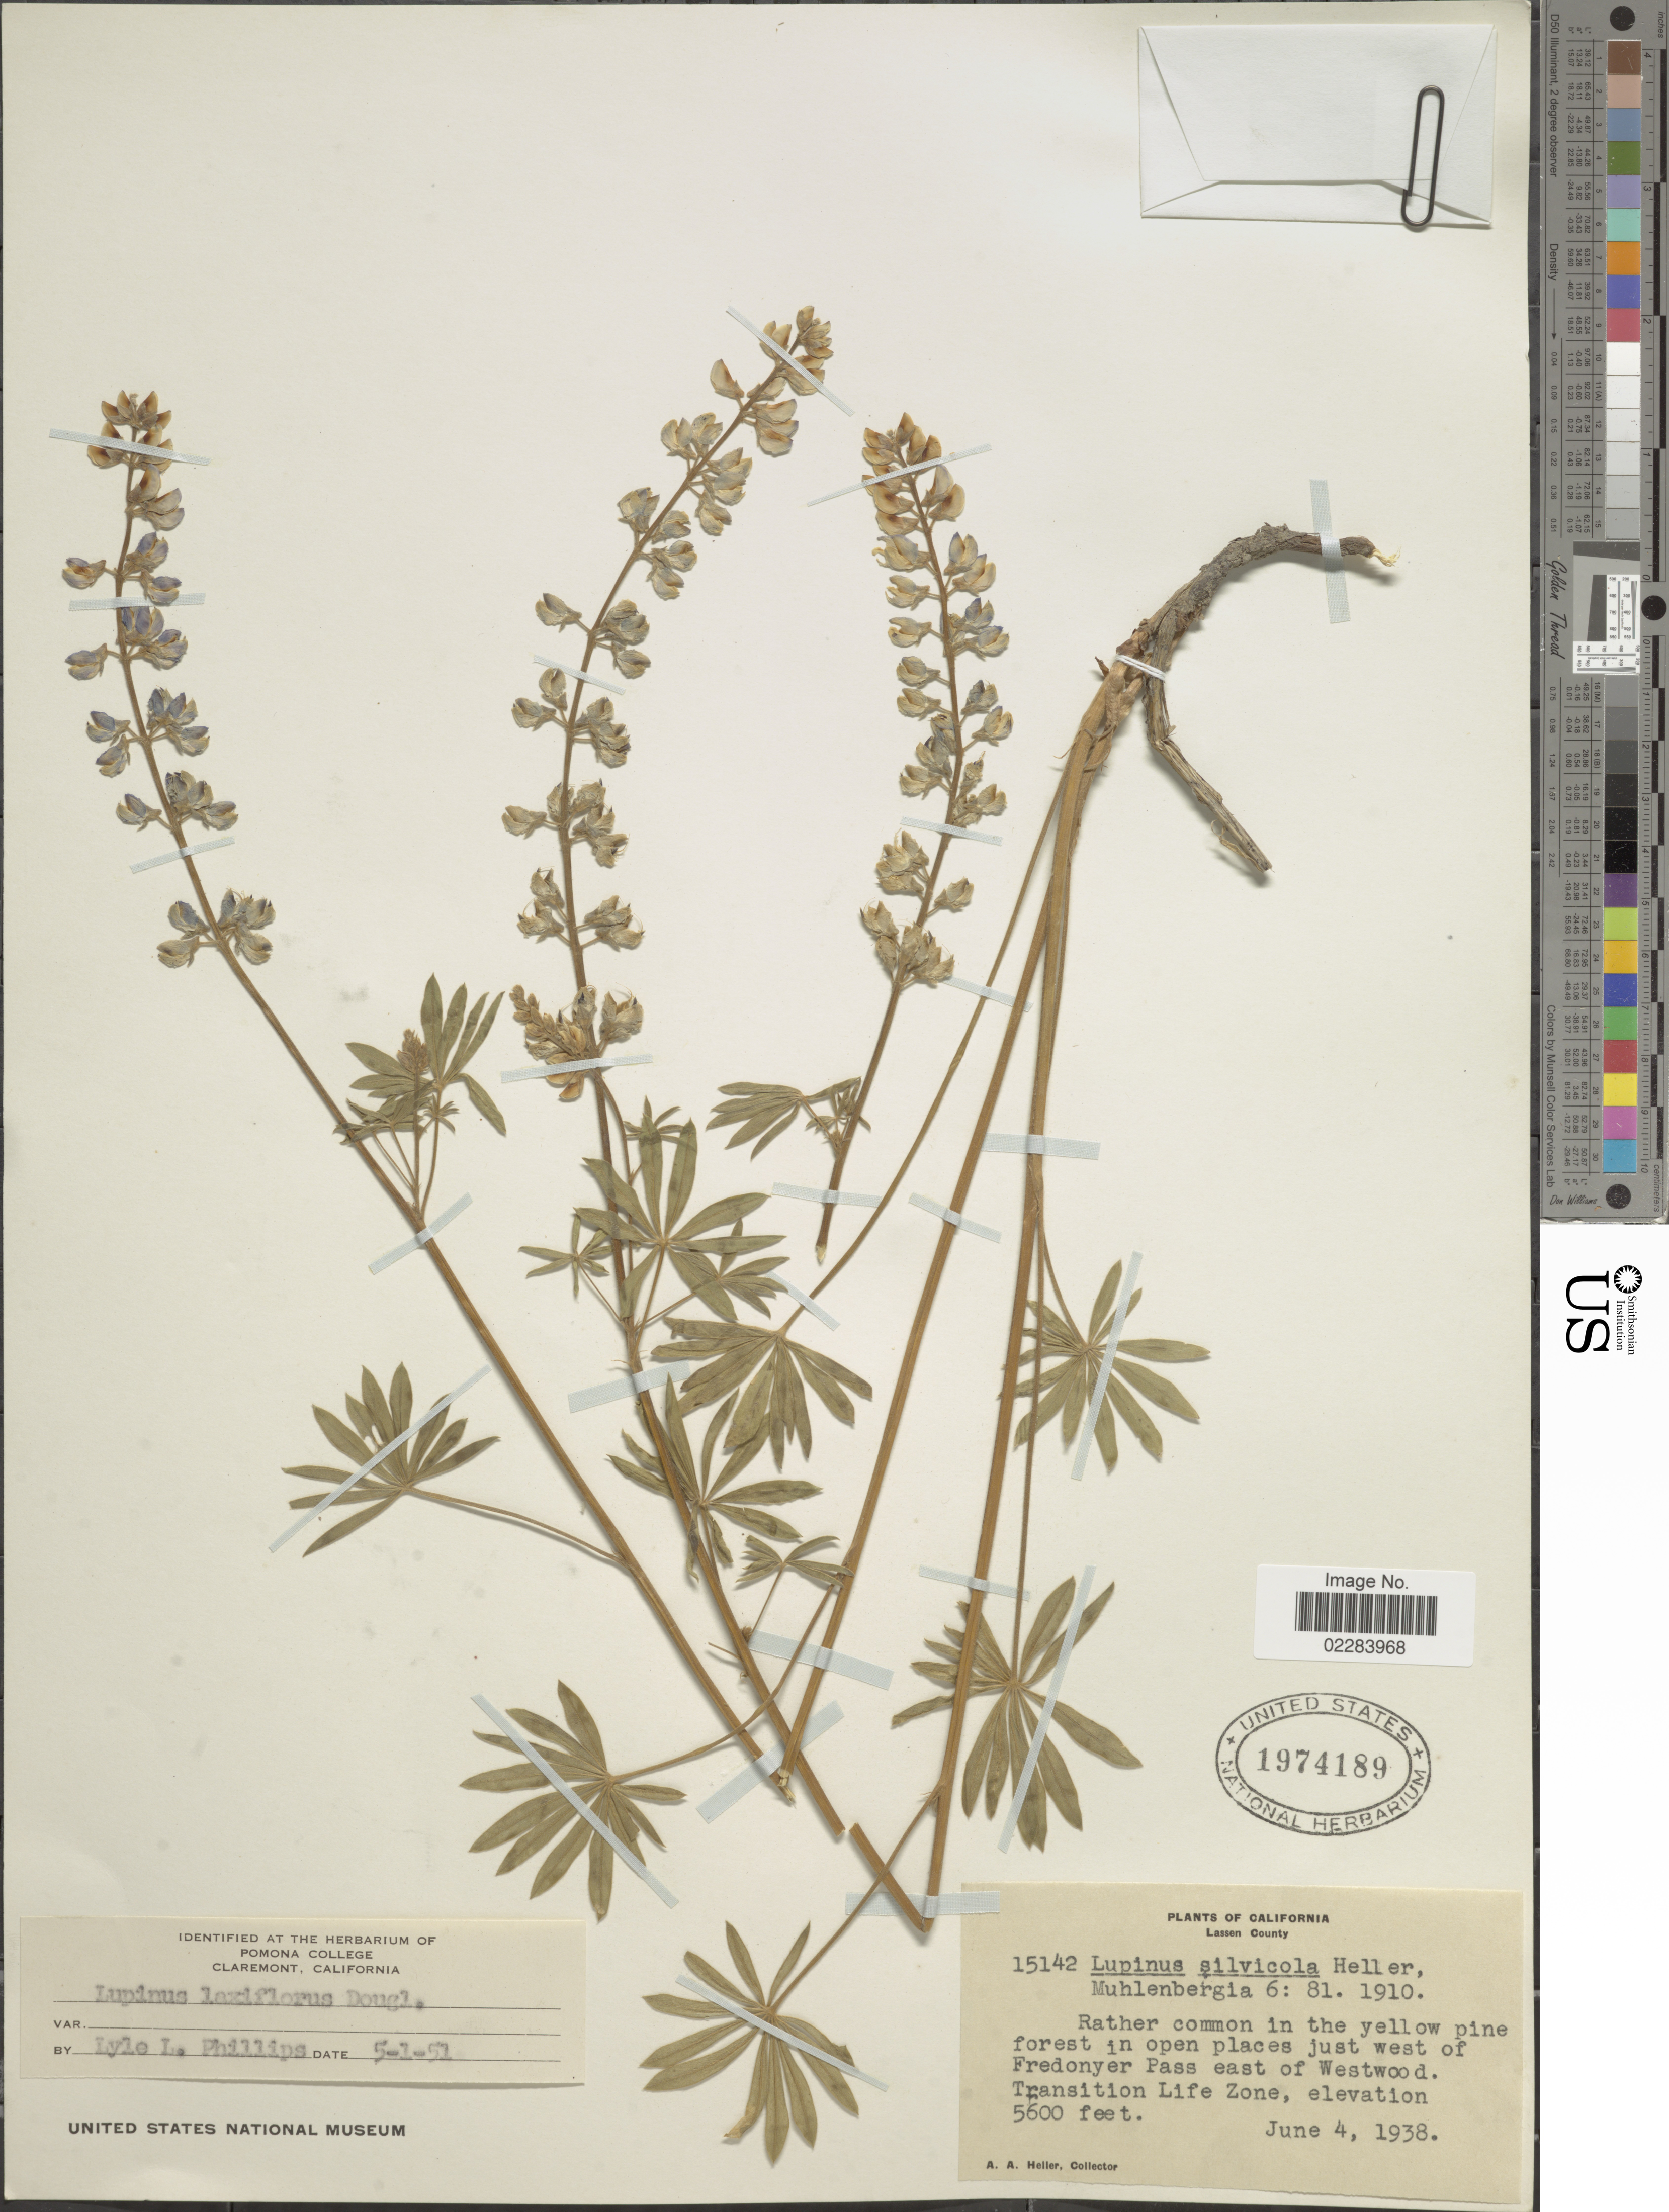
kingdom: Plantae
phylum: Tracheophyta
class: Magnoliopsida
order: Fabales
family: Fabaceae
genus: Lupinus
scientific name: Lupinus arbustus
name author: Lindl.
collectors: A. A. Heller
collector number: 15142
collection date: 1938-06-04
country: United States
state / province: California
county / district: Lassen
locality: Lassen County. Rather common in the yellow pine forest in open places just west of Fredonyer Pass east of Westwood. Transition Life Zone.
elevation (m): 1707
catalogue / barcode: US 1974189